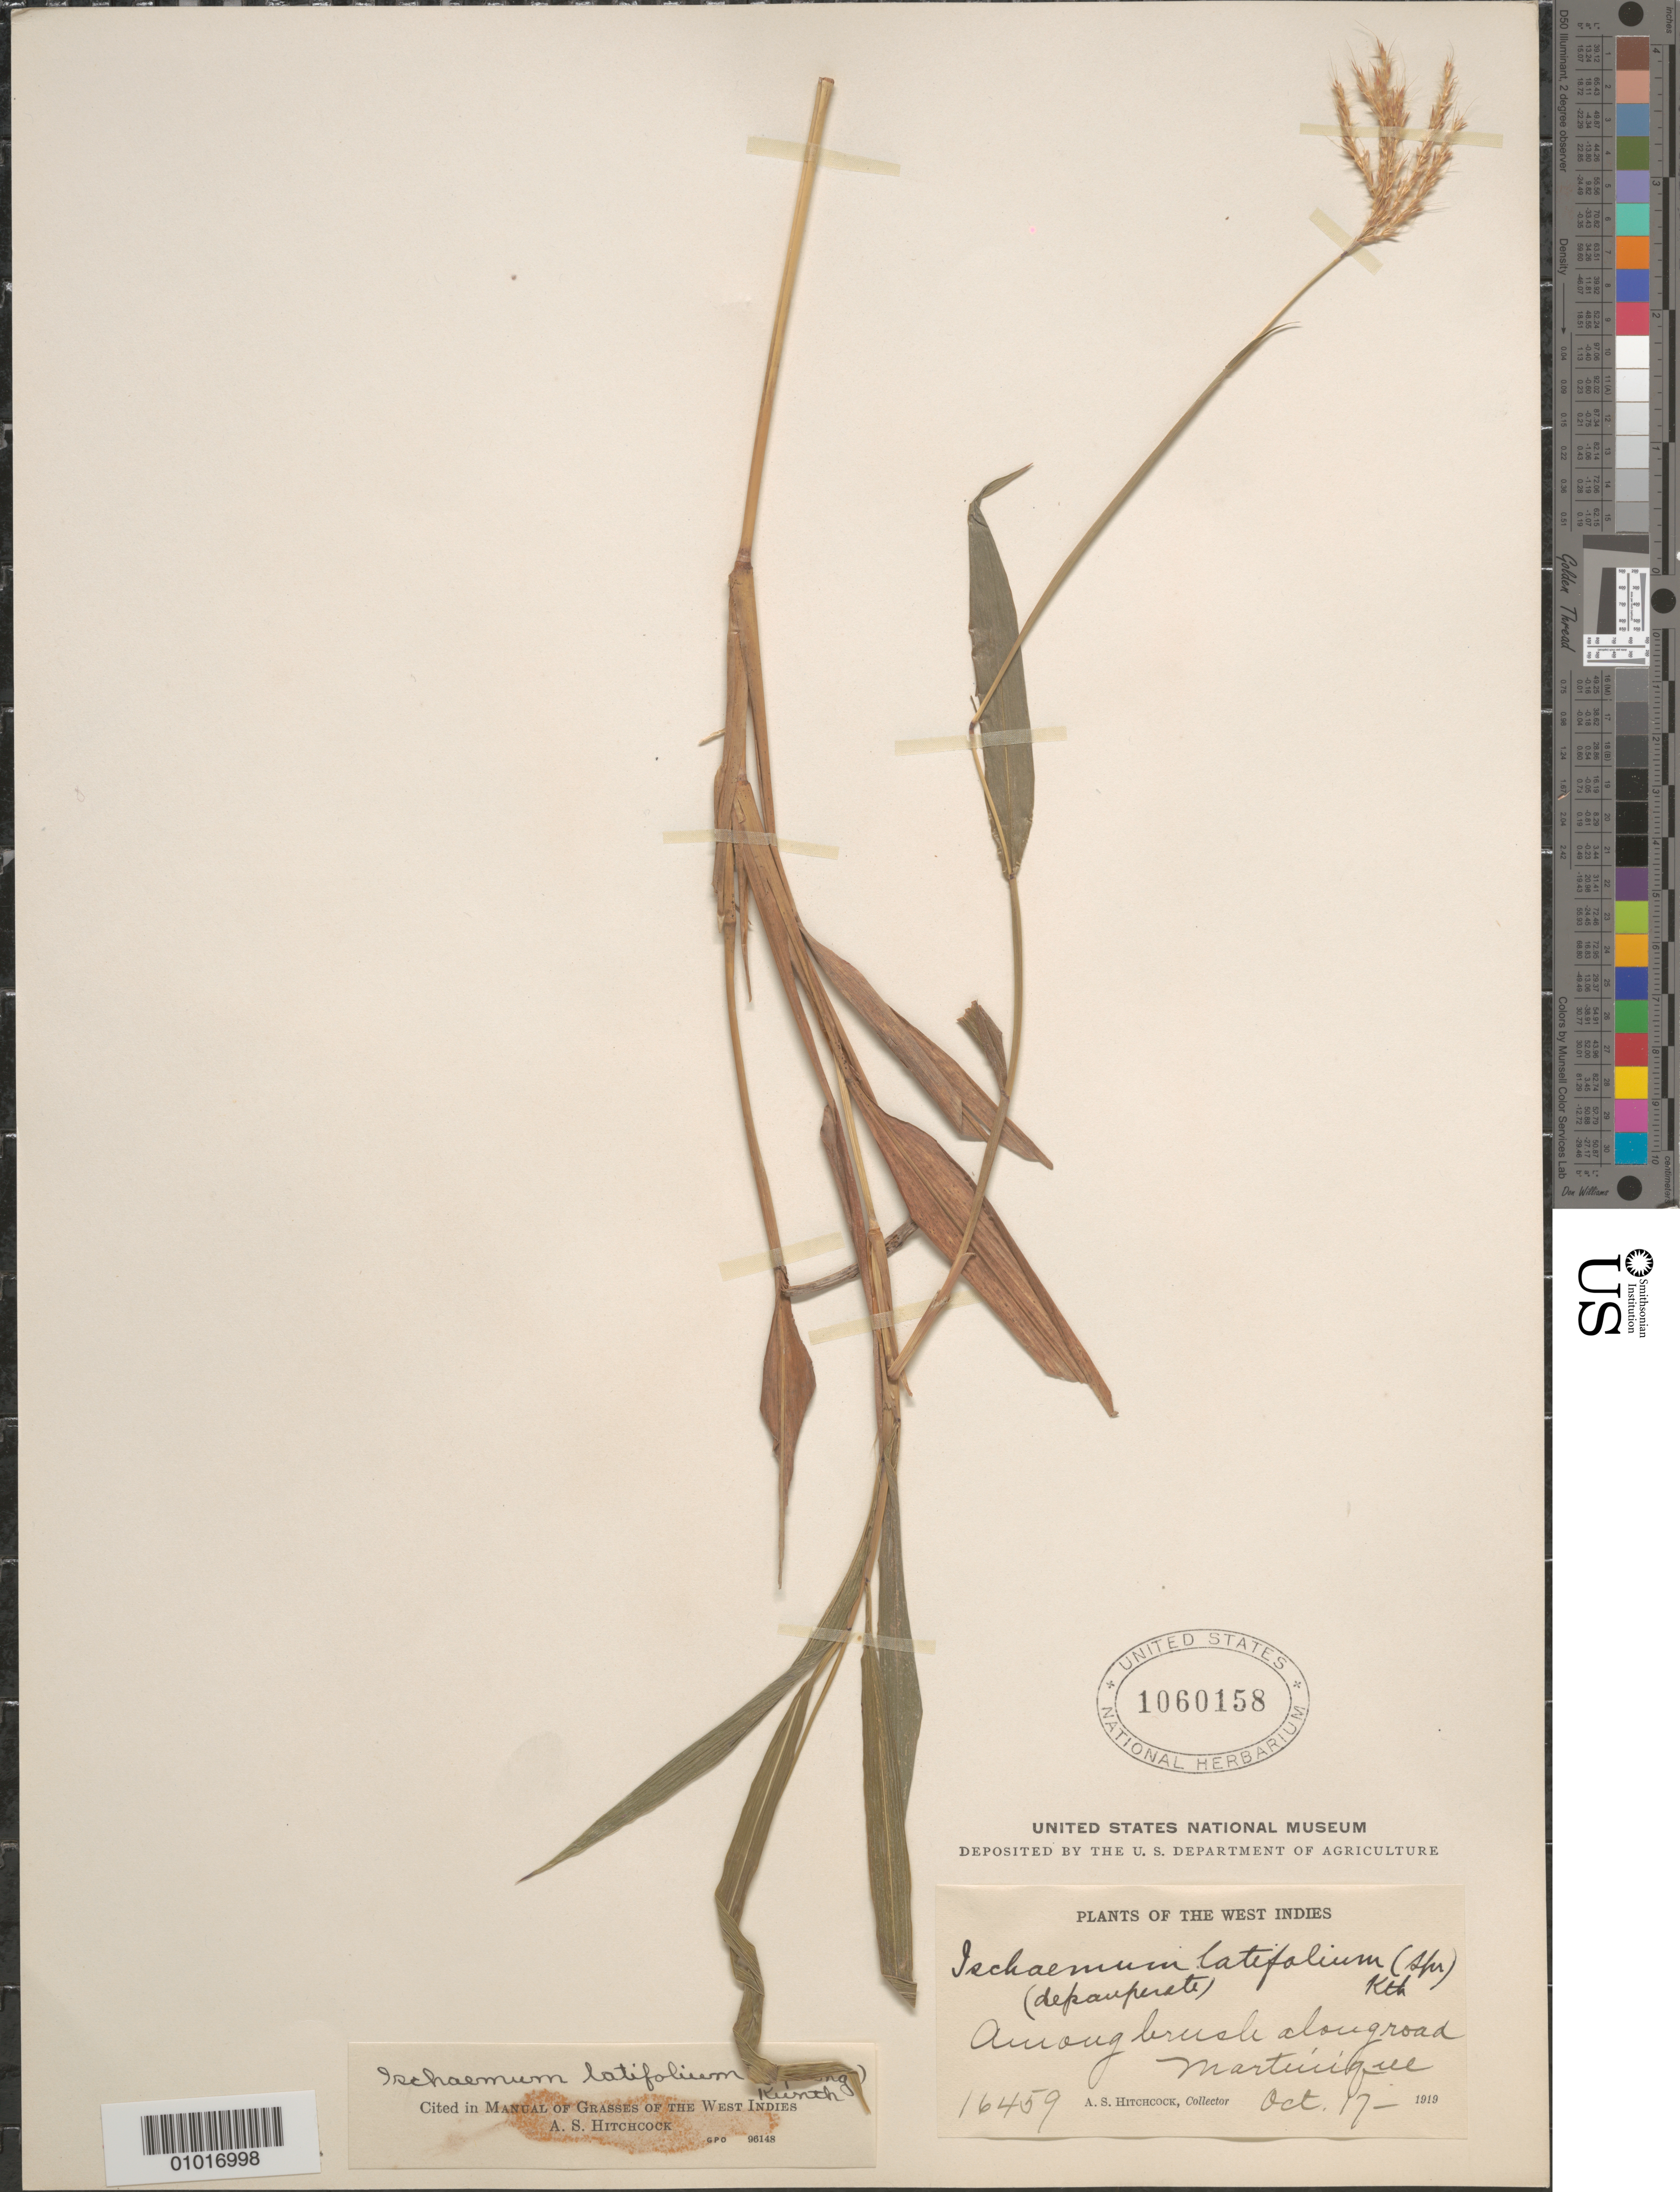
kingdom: Plantae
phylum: Tracheophyta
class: Liliopsida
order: Poales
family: Poaceae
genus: Ischaemum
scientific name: Ischaemum latifolium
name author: (Spreng.) Kunth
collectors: A. S. Hitchcock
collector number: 16459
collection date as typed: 17 Oct 1919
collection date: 1919-10-17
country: Martinique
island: Martinique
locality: Among brush along road Martinique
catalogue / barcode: US 1060158